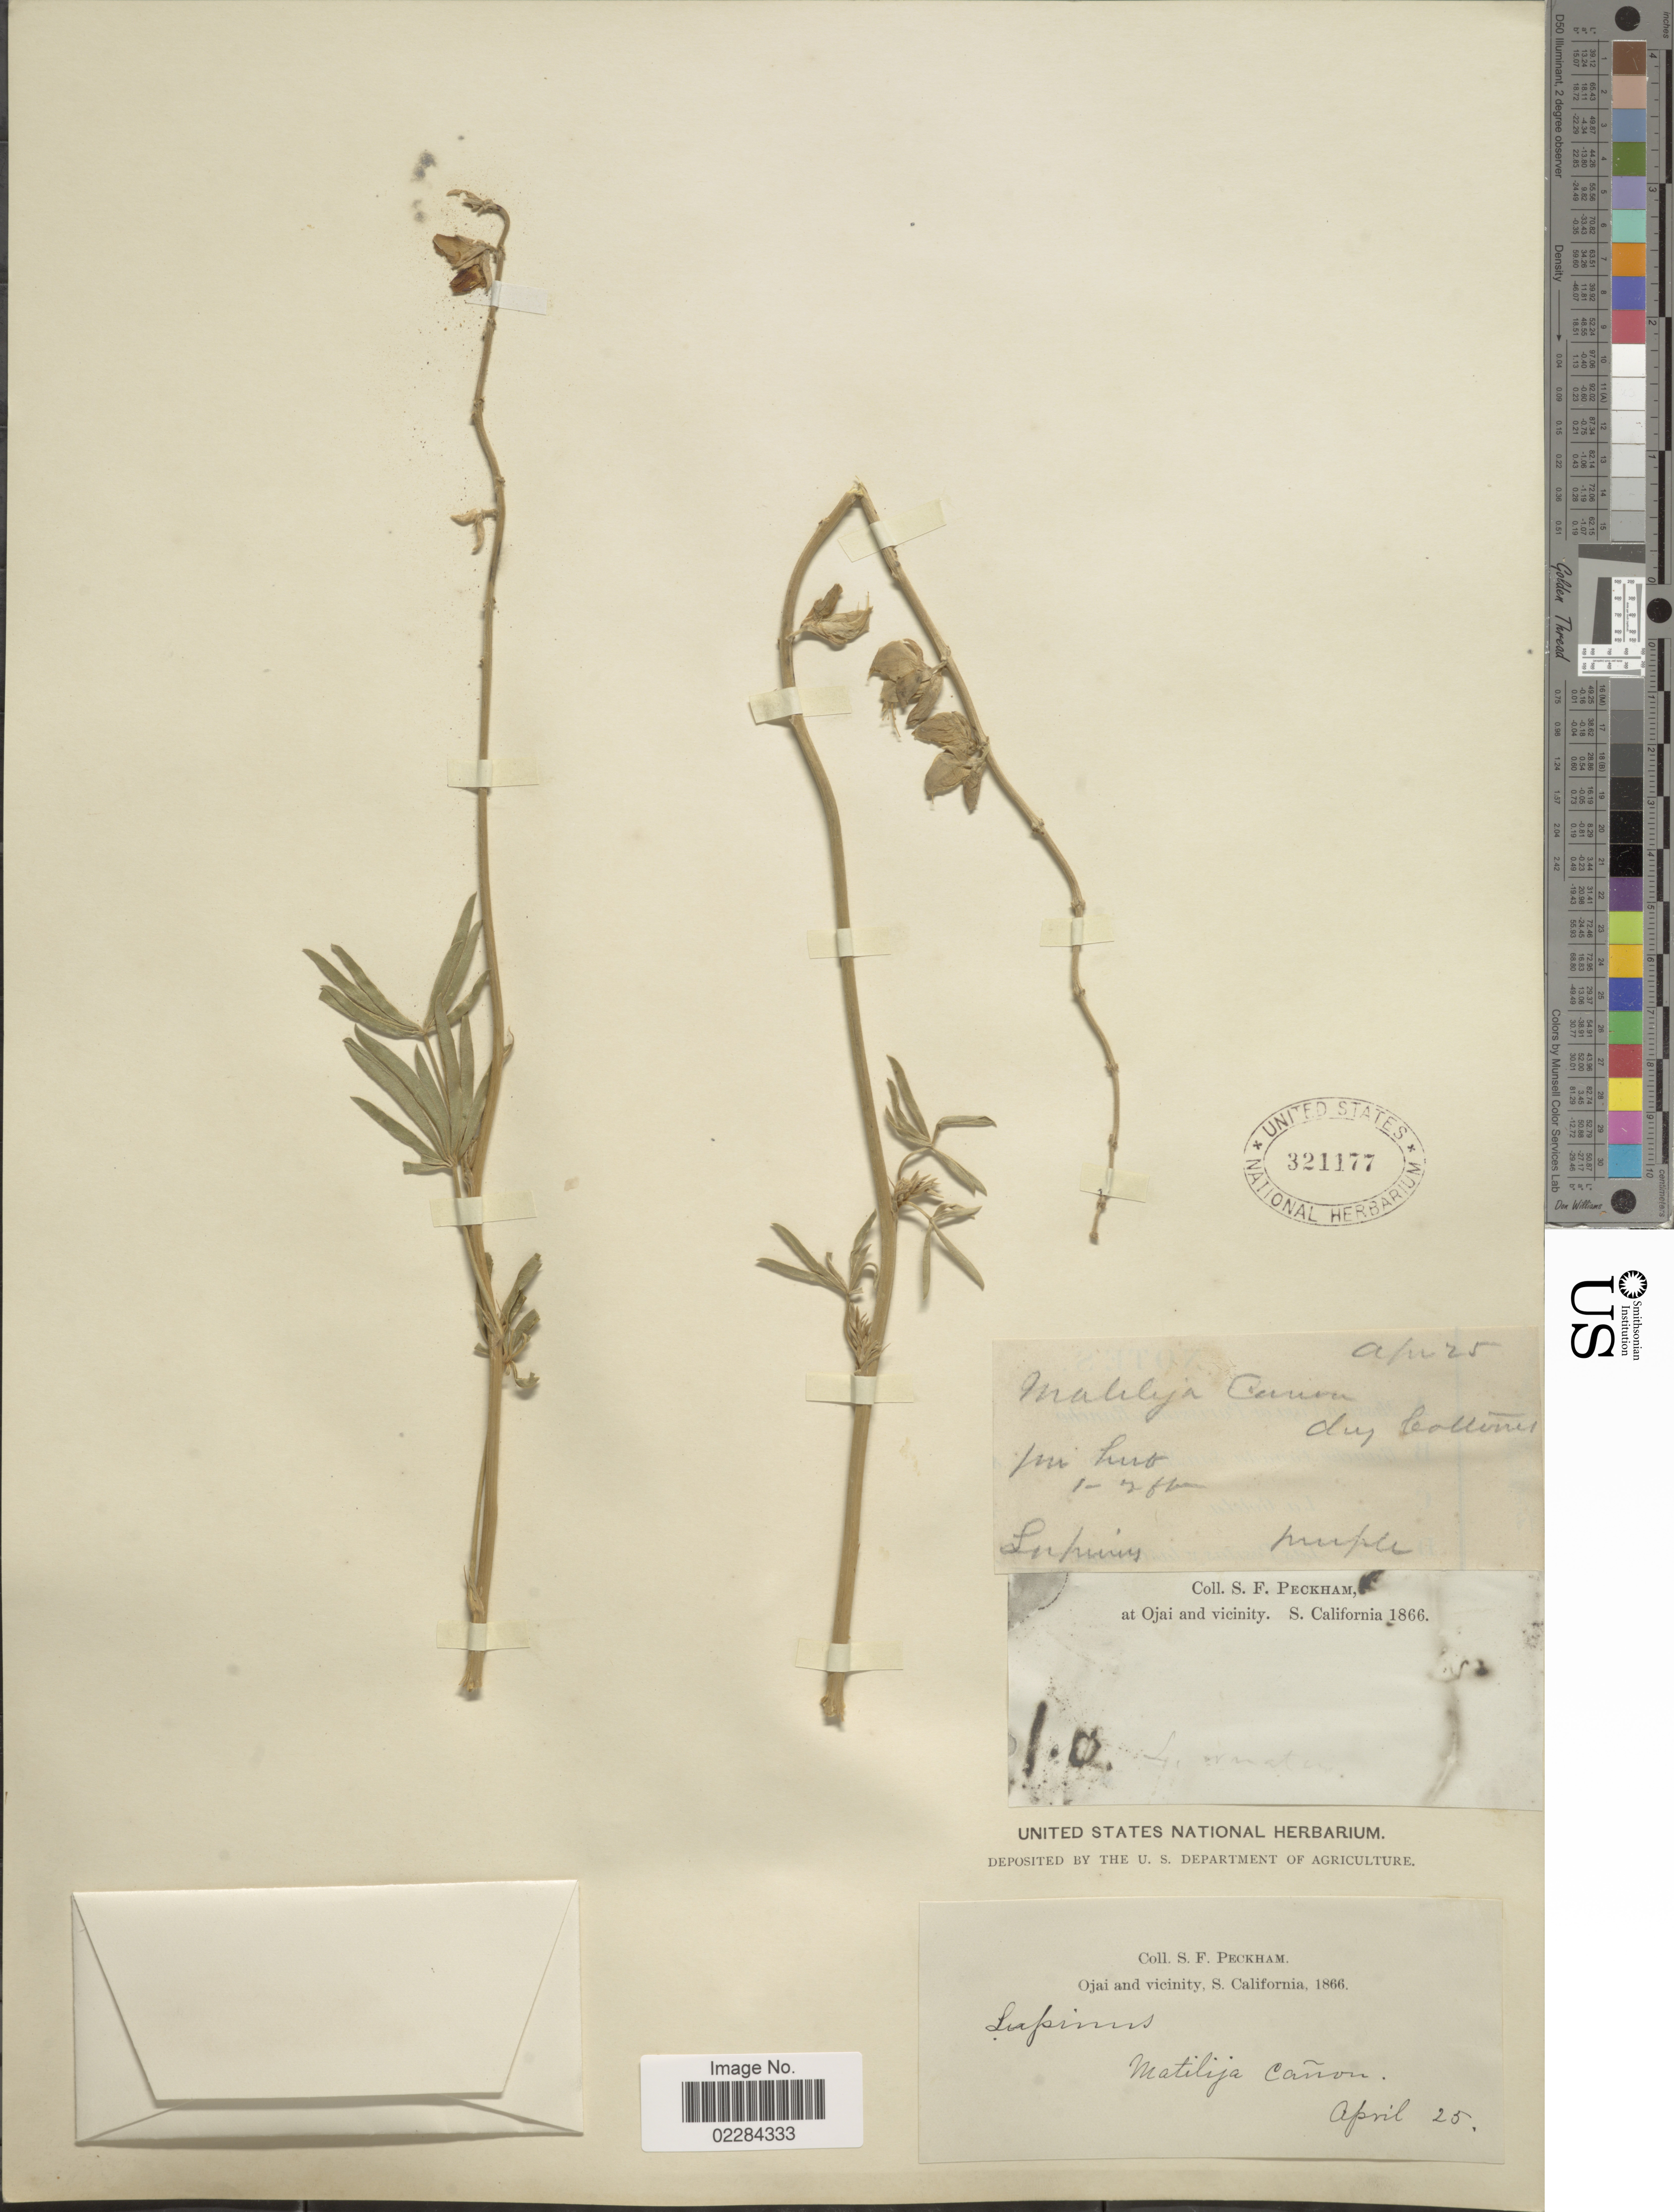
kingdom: Plantae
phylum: Tracheophyta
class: Magnoliopsida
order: Fabales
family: Fabaceae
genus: Lupinus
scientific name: Lupinus sp.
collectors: S. Peckham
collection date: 1866-04-25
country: United States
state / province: California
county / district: Ventura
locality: Ojai and vicinity, S. California. Matilija Canon.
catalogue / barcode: US 321177